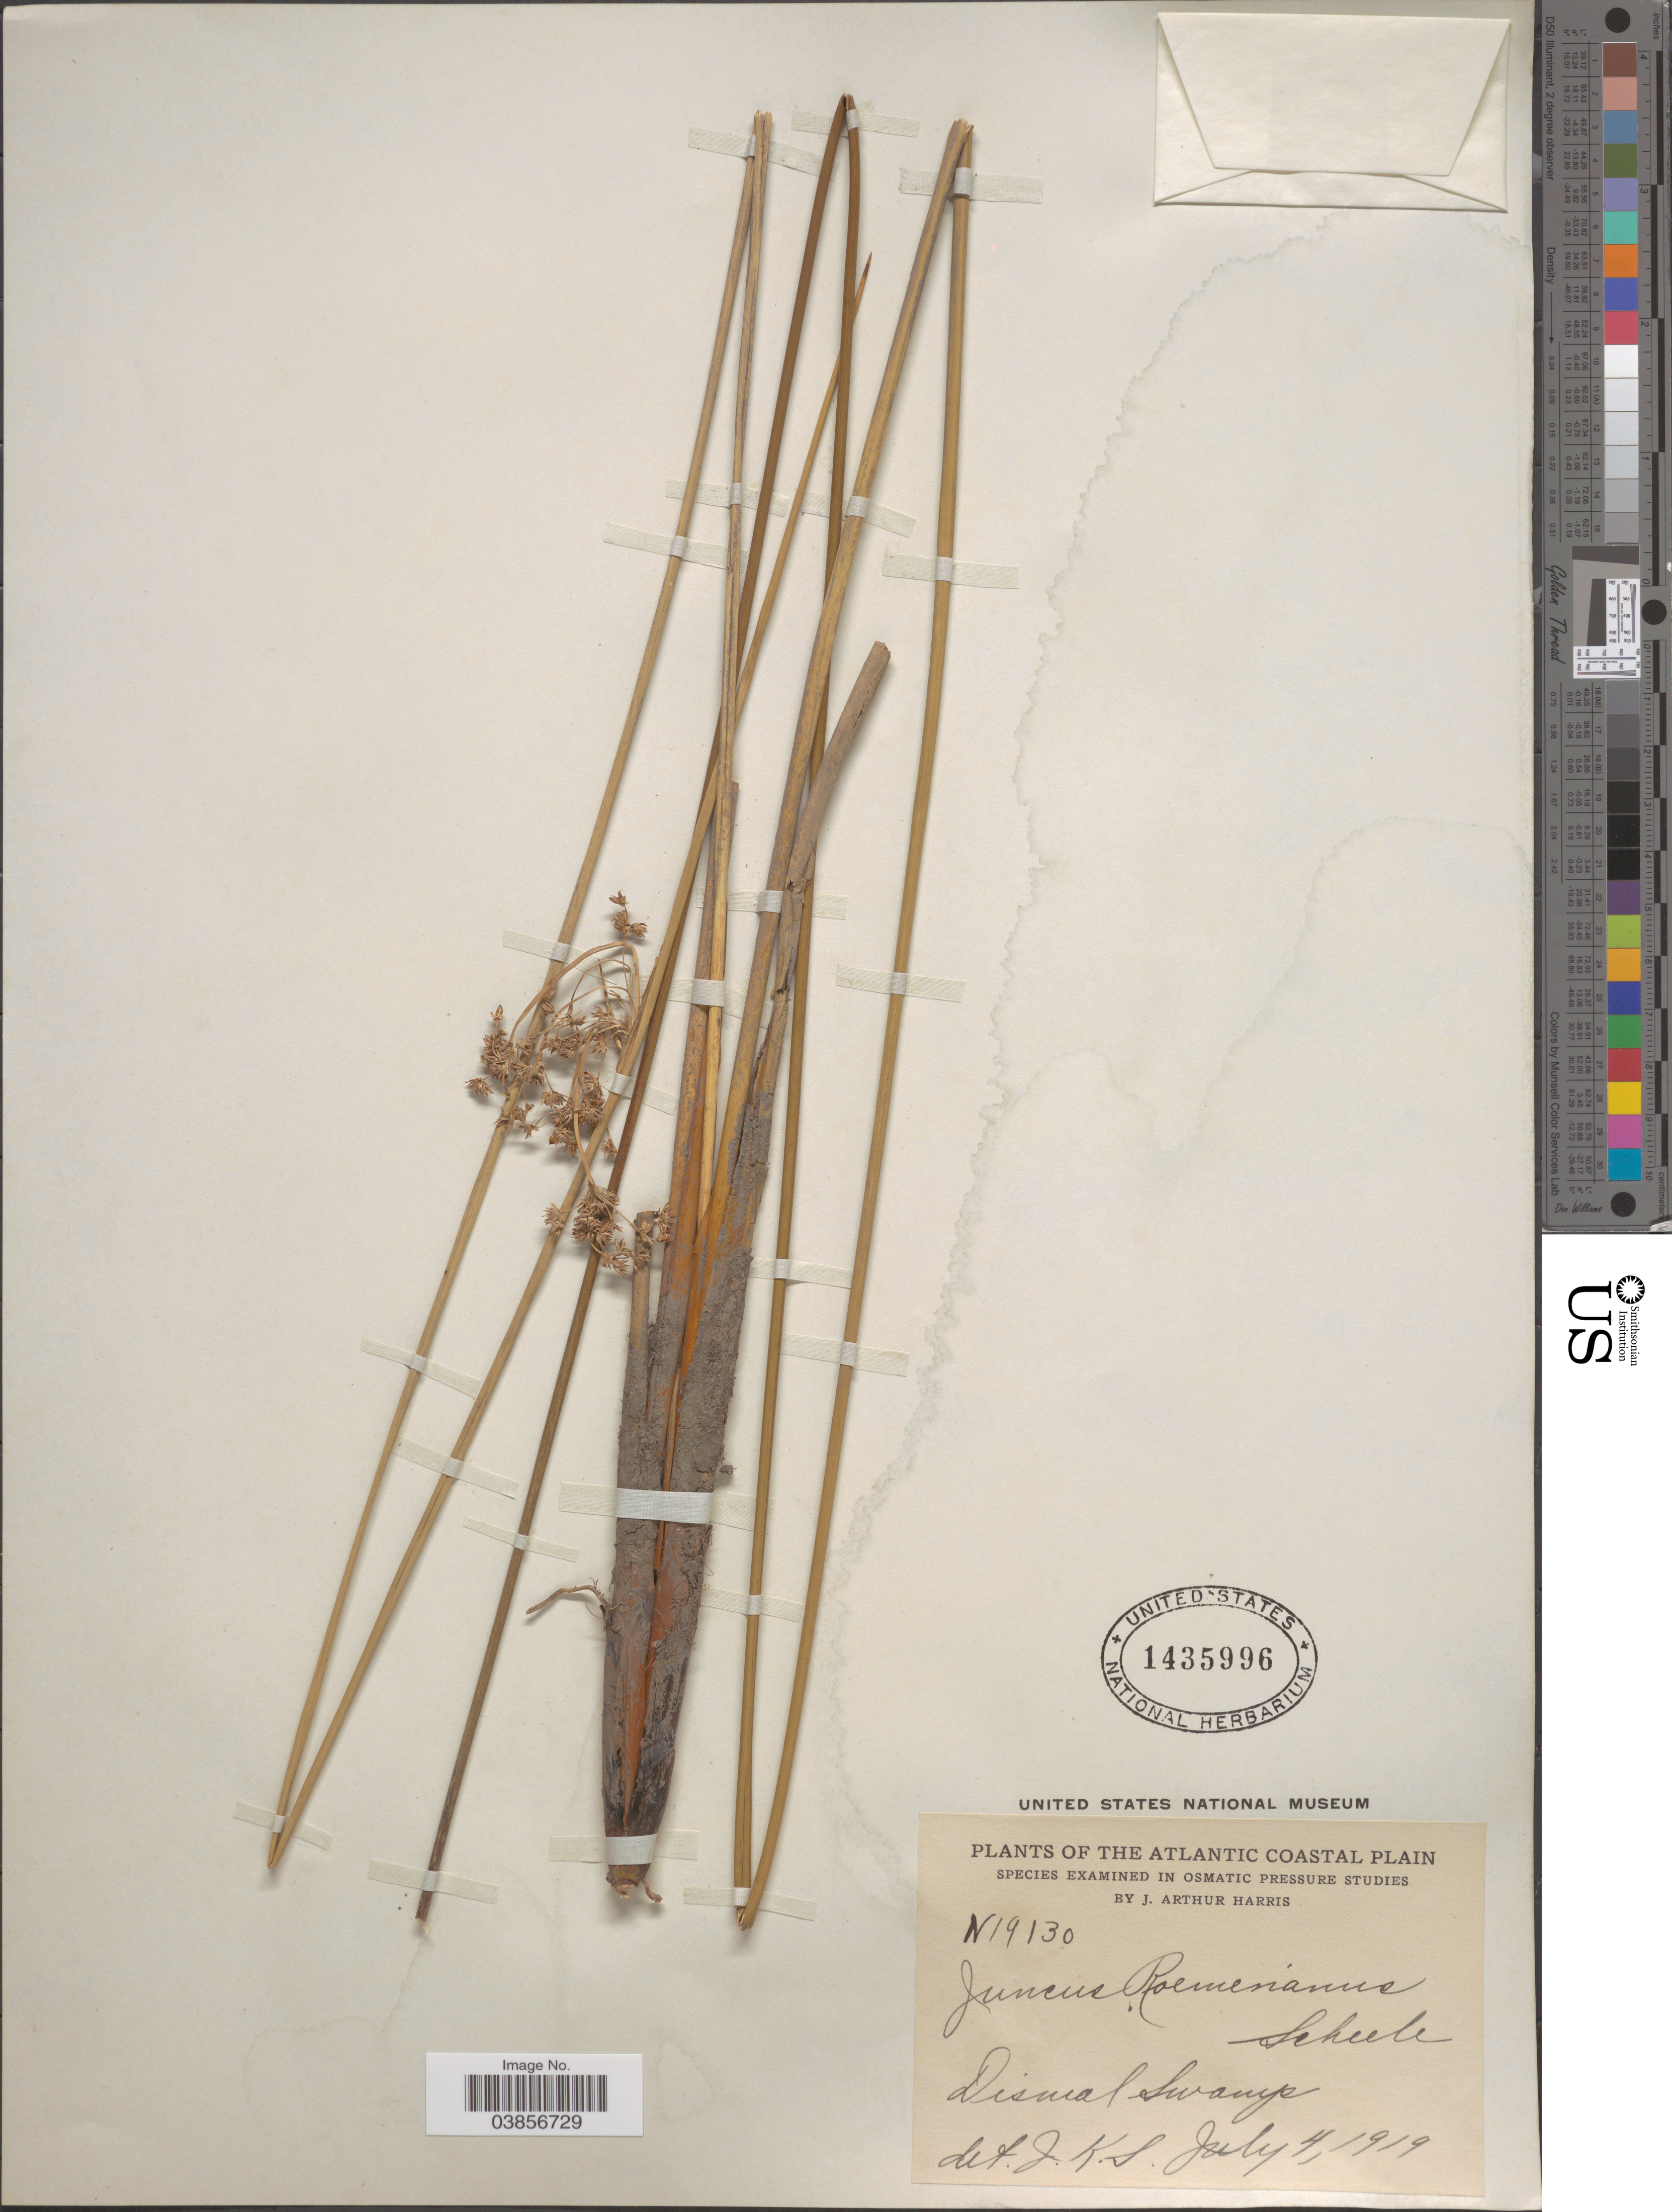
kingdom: Plantae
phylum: Tracheophyta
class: Liliopsida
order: Poales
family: Juncaceae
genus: Juncus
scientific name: Juncus roemerianus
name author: Scheele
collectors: J. A. Harris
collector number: N19130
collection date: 1919-07-04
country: United States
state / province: Virginia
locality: The Atlantic Coastal Plain. Dismal Swamp.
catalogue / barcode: US 1435996